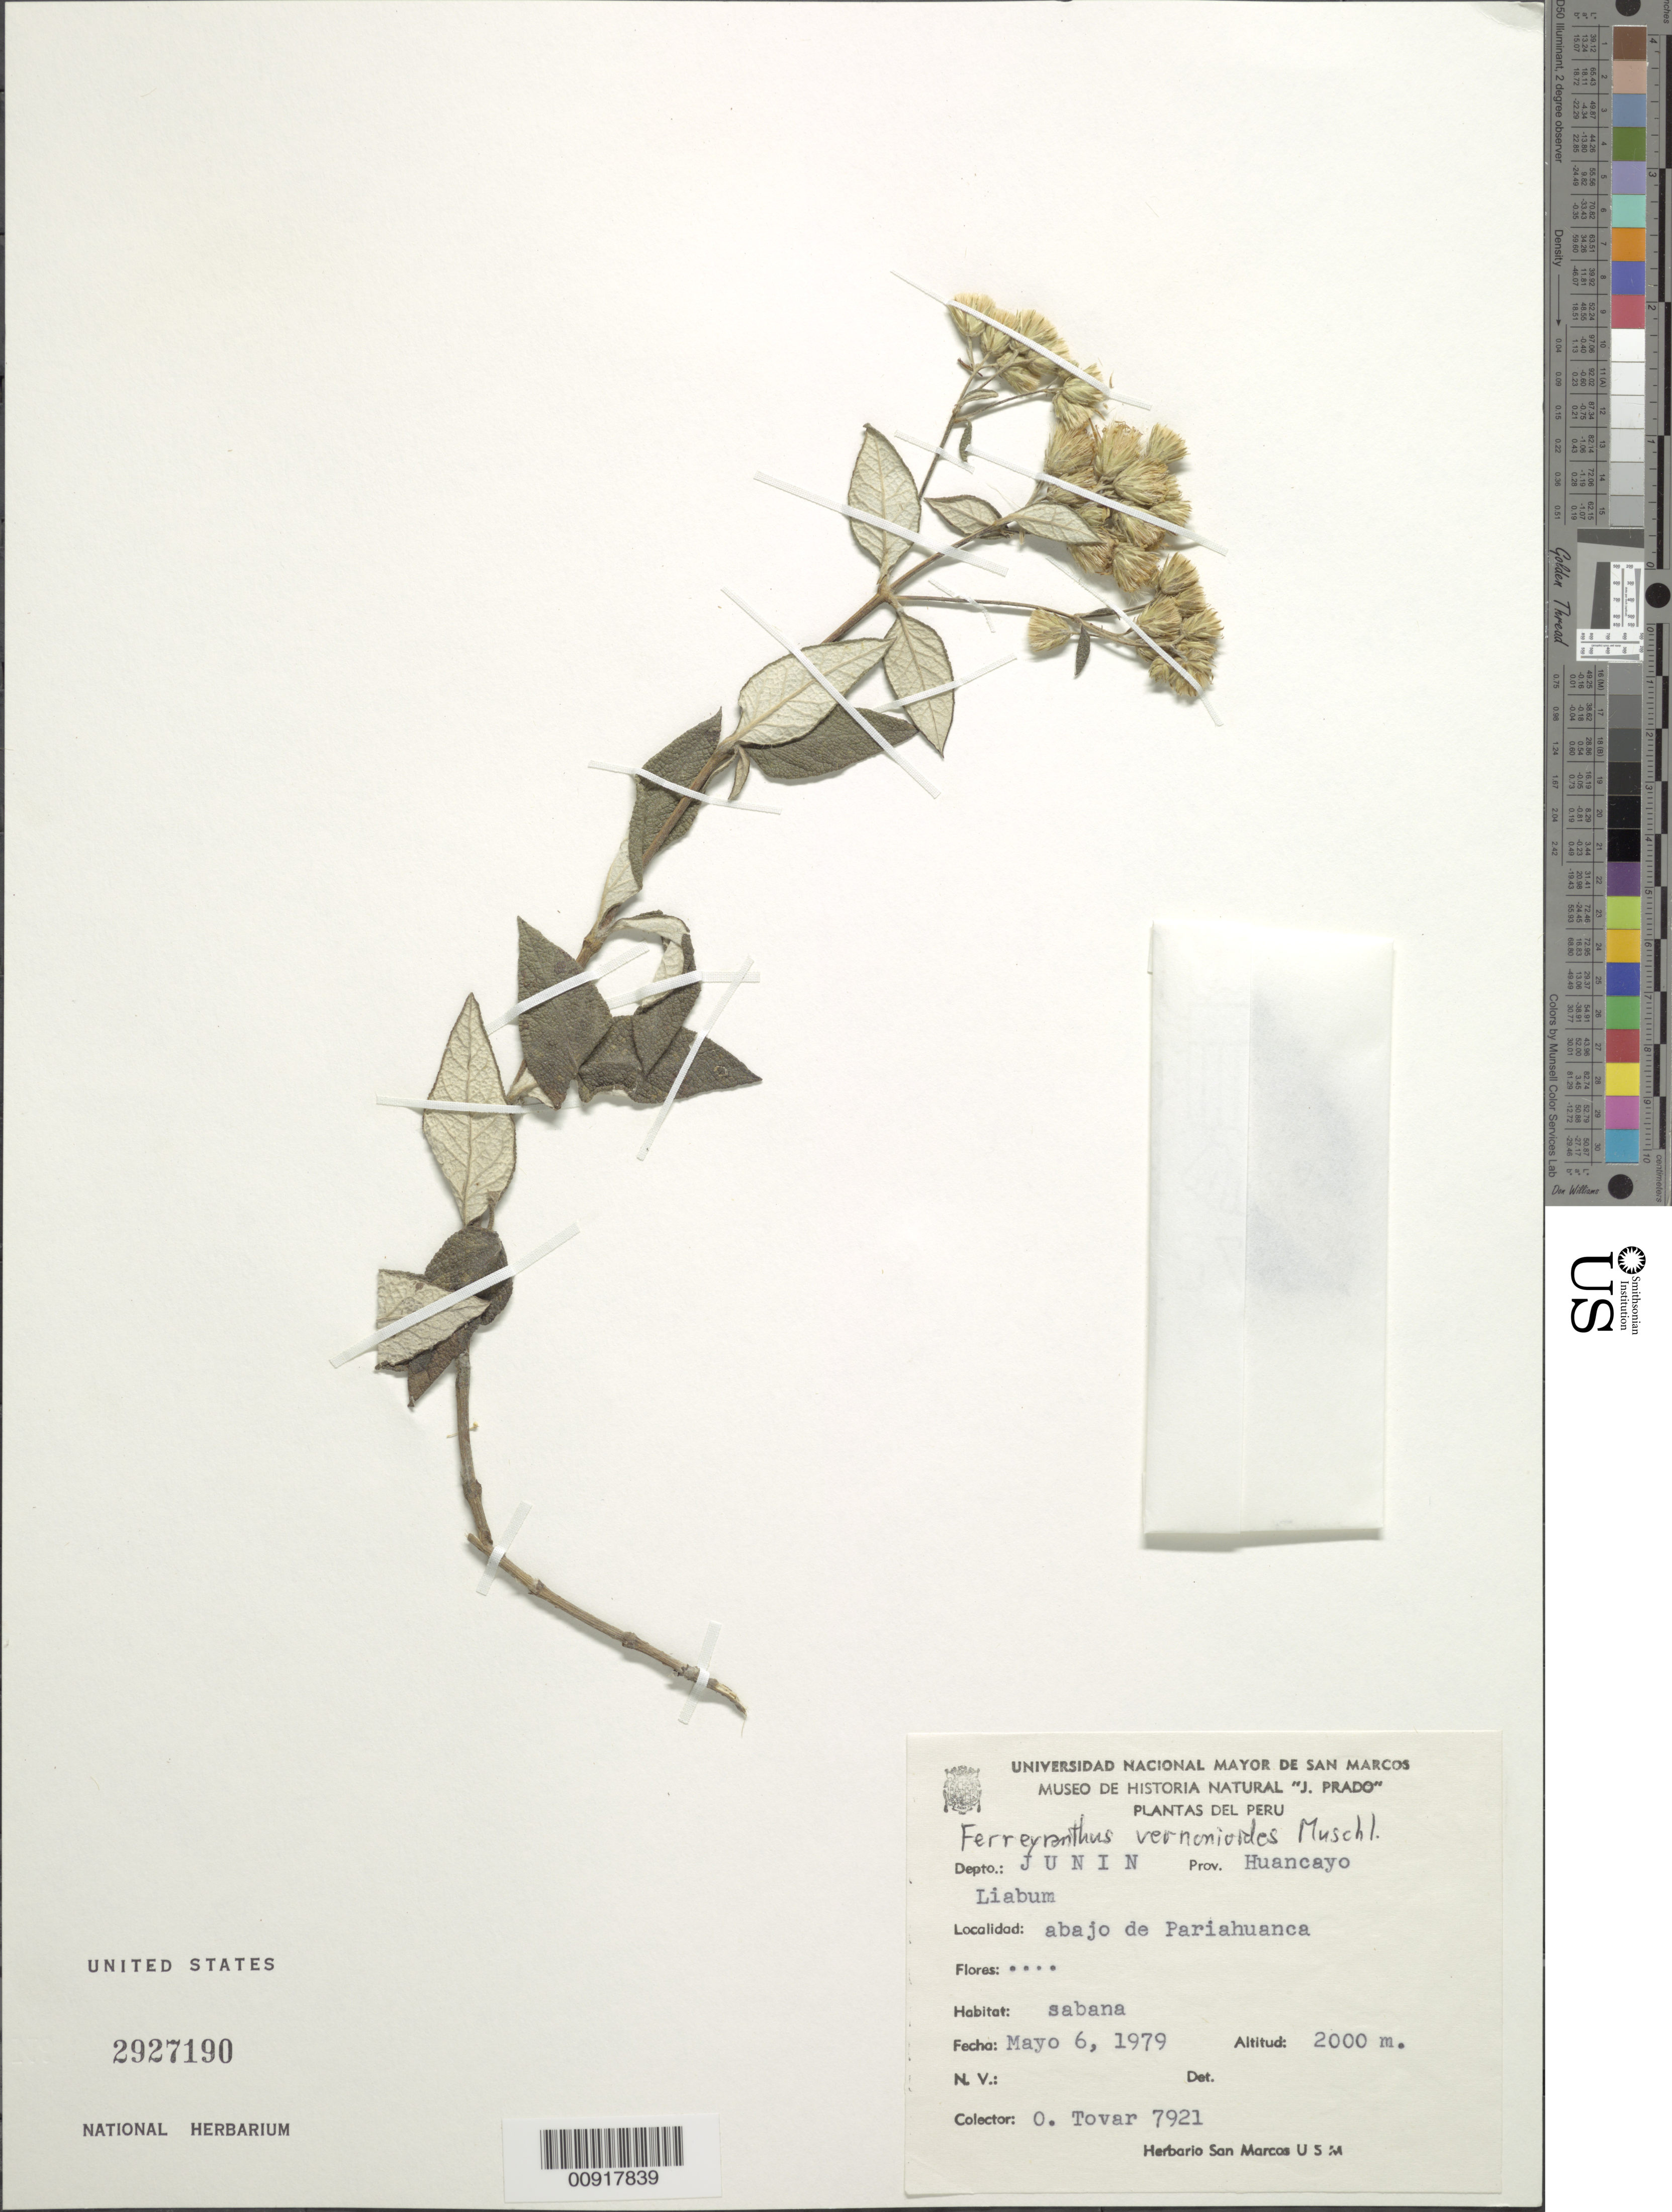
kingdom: Plantae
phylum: Tracheophyta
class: Magnoliopsida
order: Asterales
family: Asteraceae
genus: Ferreyranthus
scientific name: Ferreyranthus vernonioides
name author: (Muschl.) H. Rob. & Brettell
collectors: Ó. Tovar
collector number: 7921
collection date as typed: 6 May 1979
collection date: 1979-05-06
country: Peru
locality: Prov. Huancayo, Dpto. Junín, abajo de Pariahuanca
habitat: Sabana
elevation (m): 2000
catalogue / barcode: US 2927190